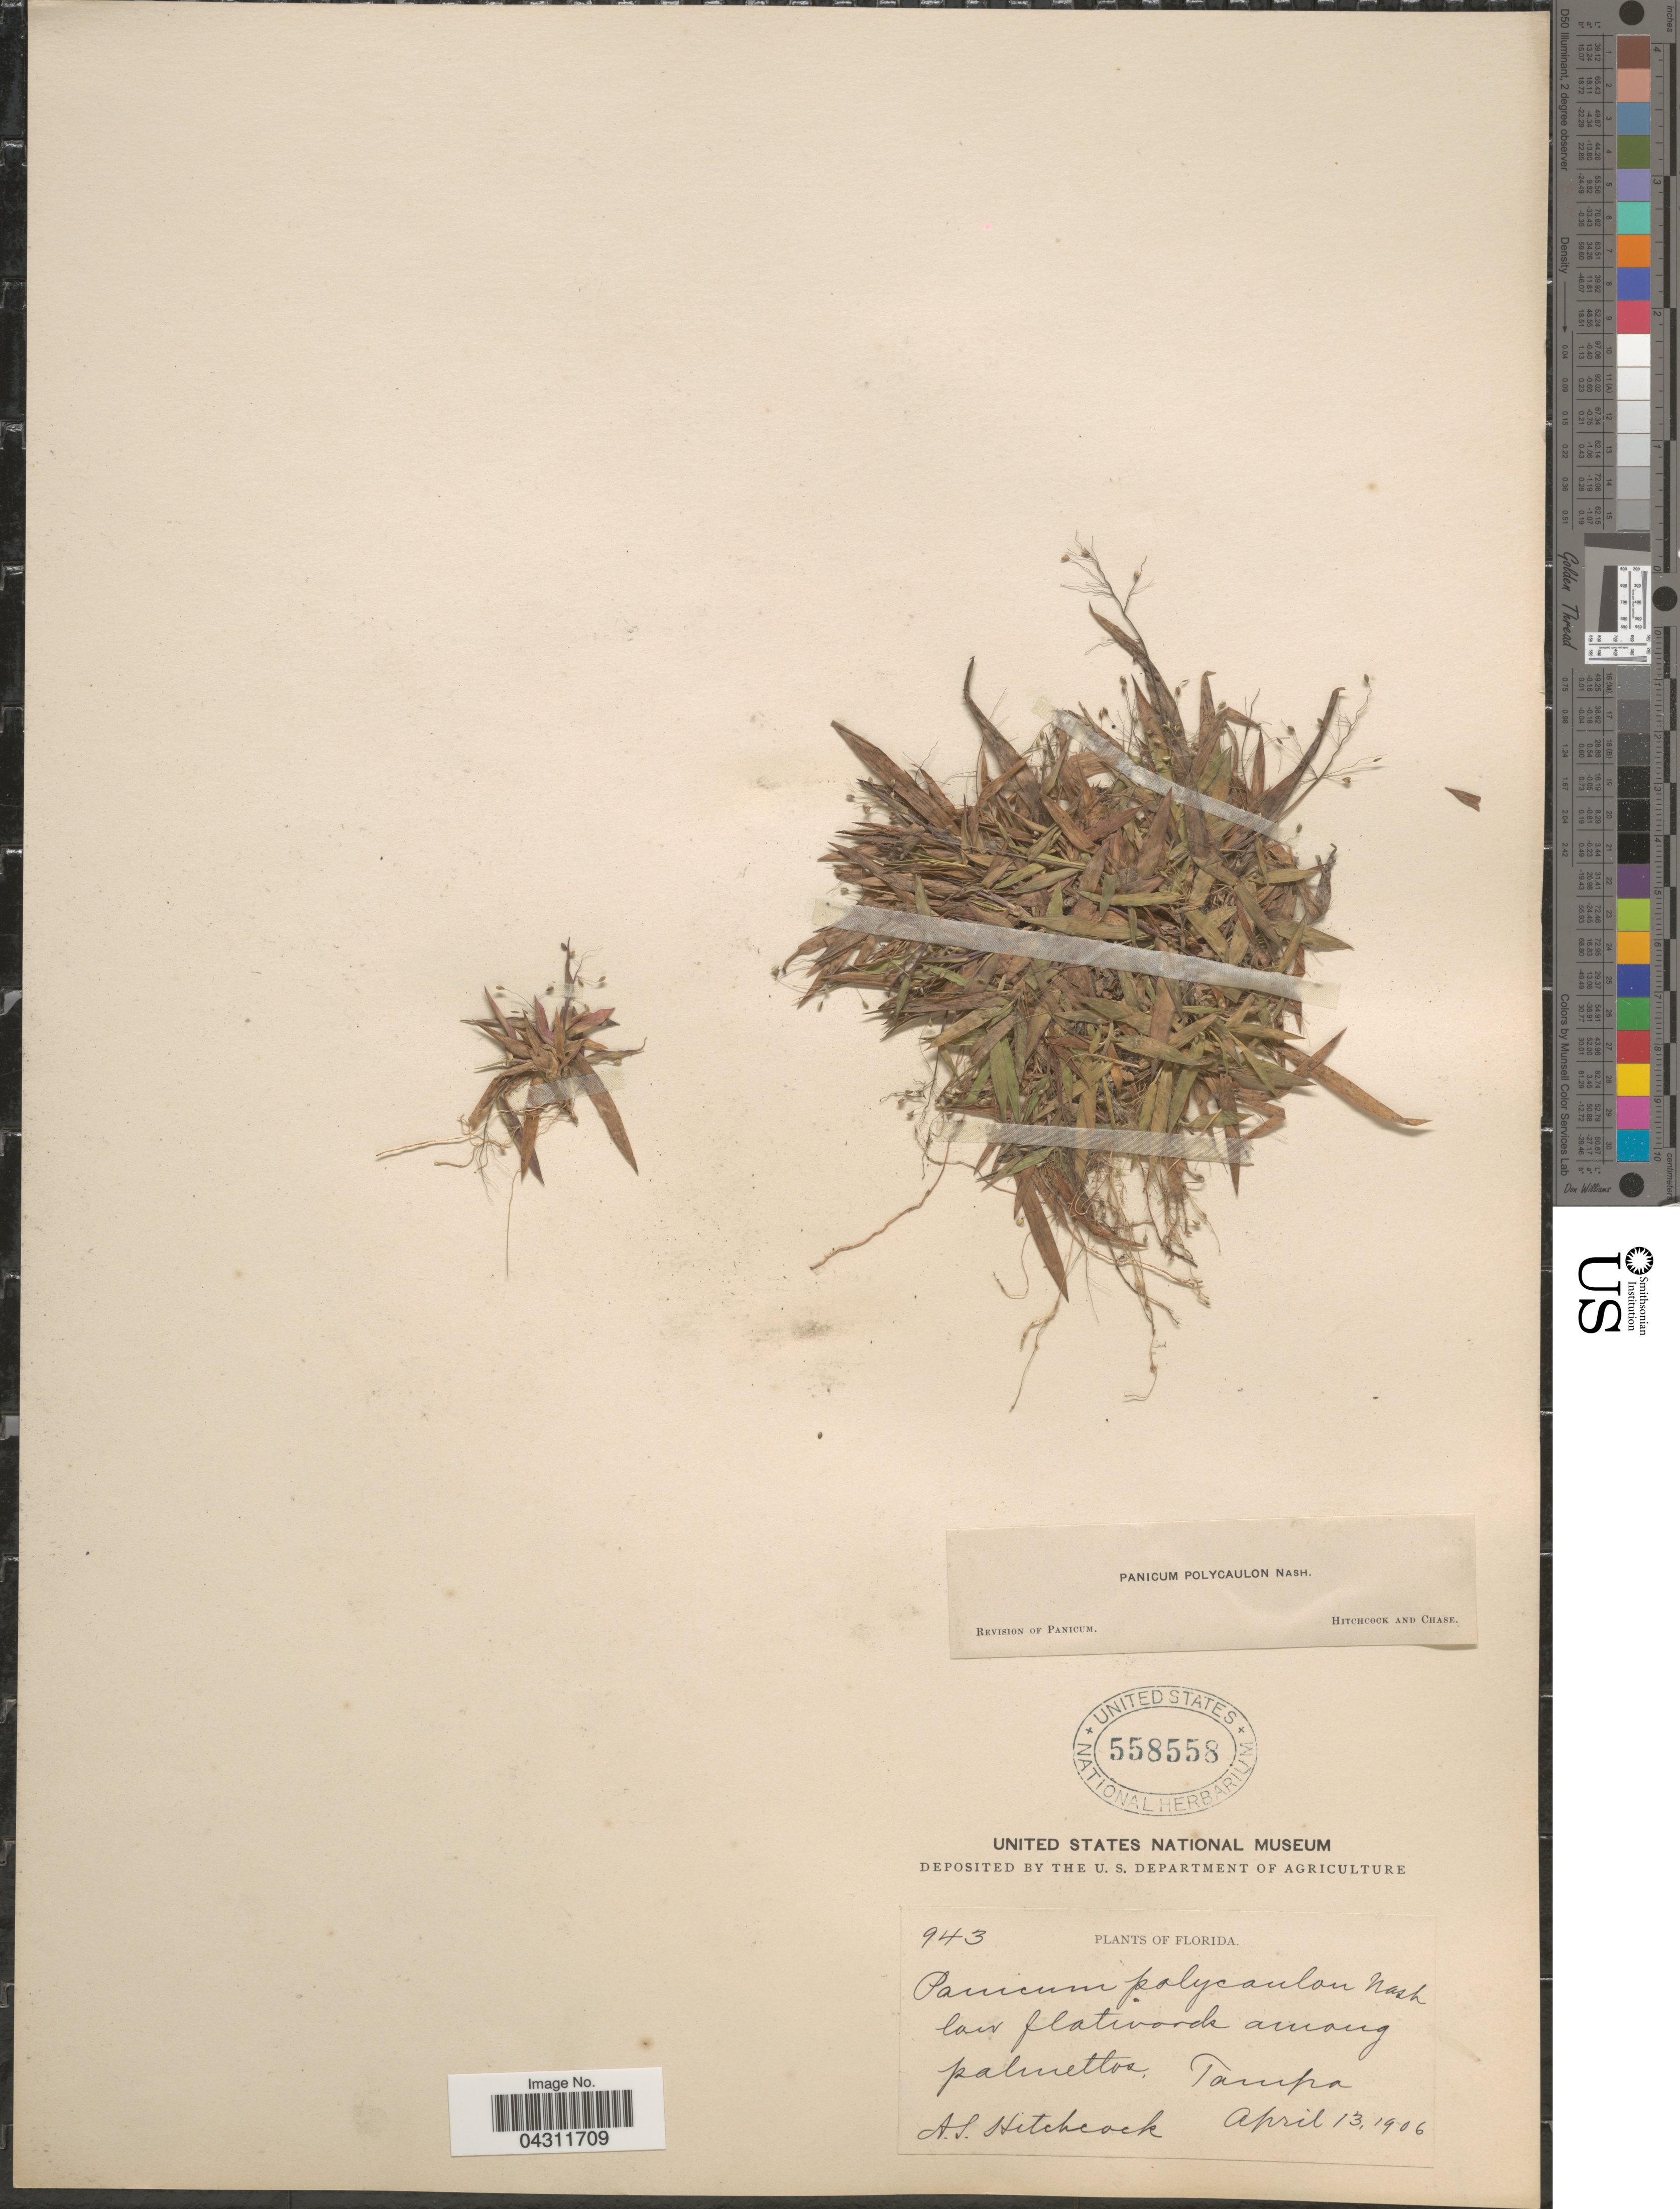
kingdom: Plantae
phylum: Tracheophyta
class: Liliopsida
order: Poales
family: Poaceae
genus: Dichanthelium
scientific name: Dichanthelium strigosum var. glabrescens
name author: (Griseb.) Freckmann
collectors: A. S. Hitchcock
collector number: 943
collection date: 1906-04-13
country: United States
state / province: Florida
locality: Tampa.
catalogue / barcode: US 558558